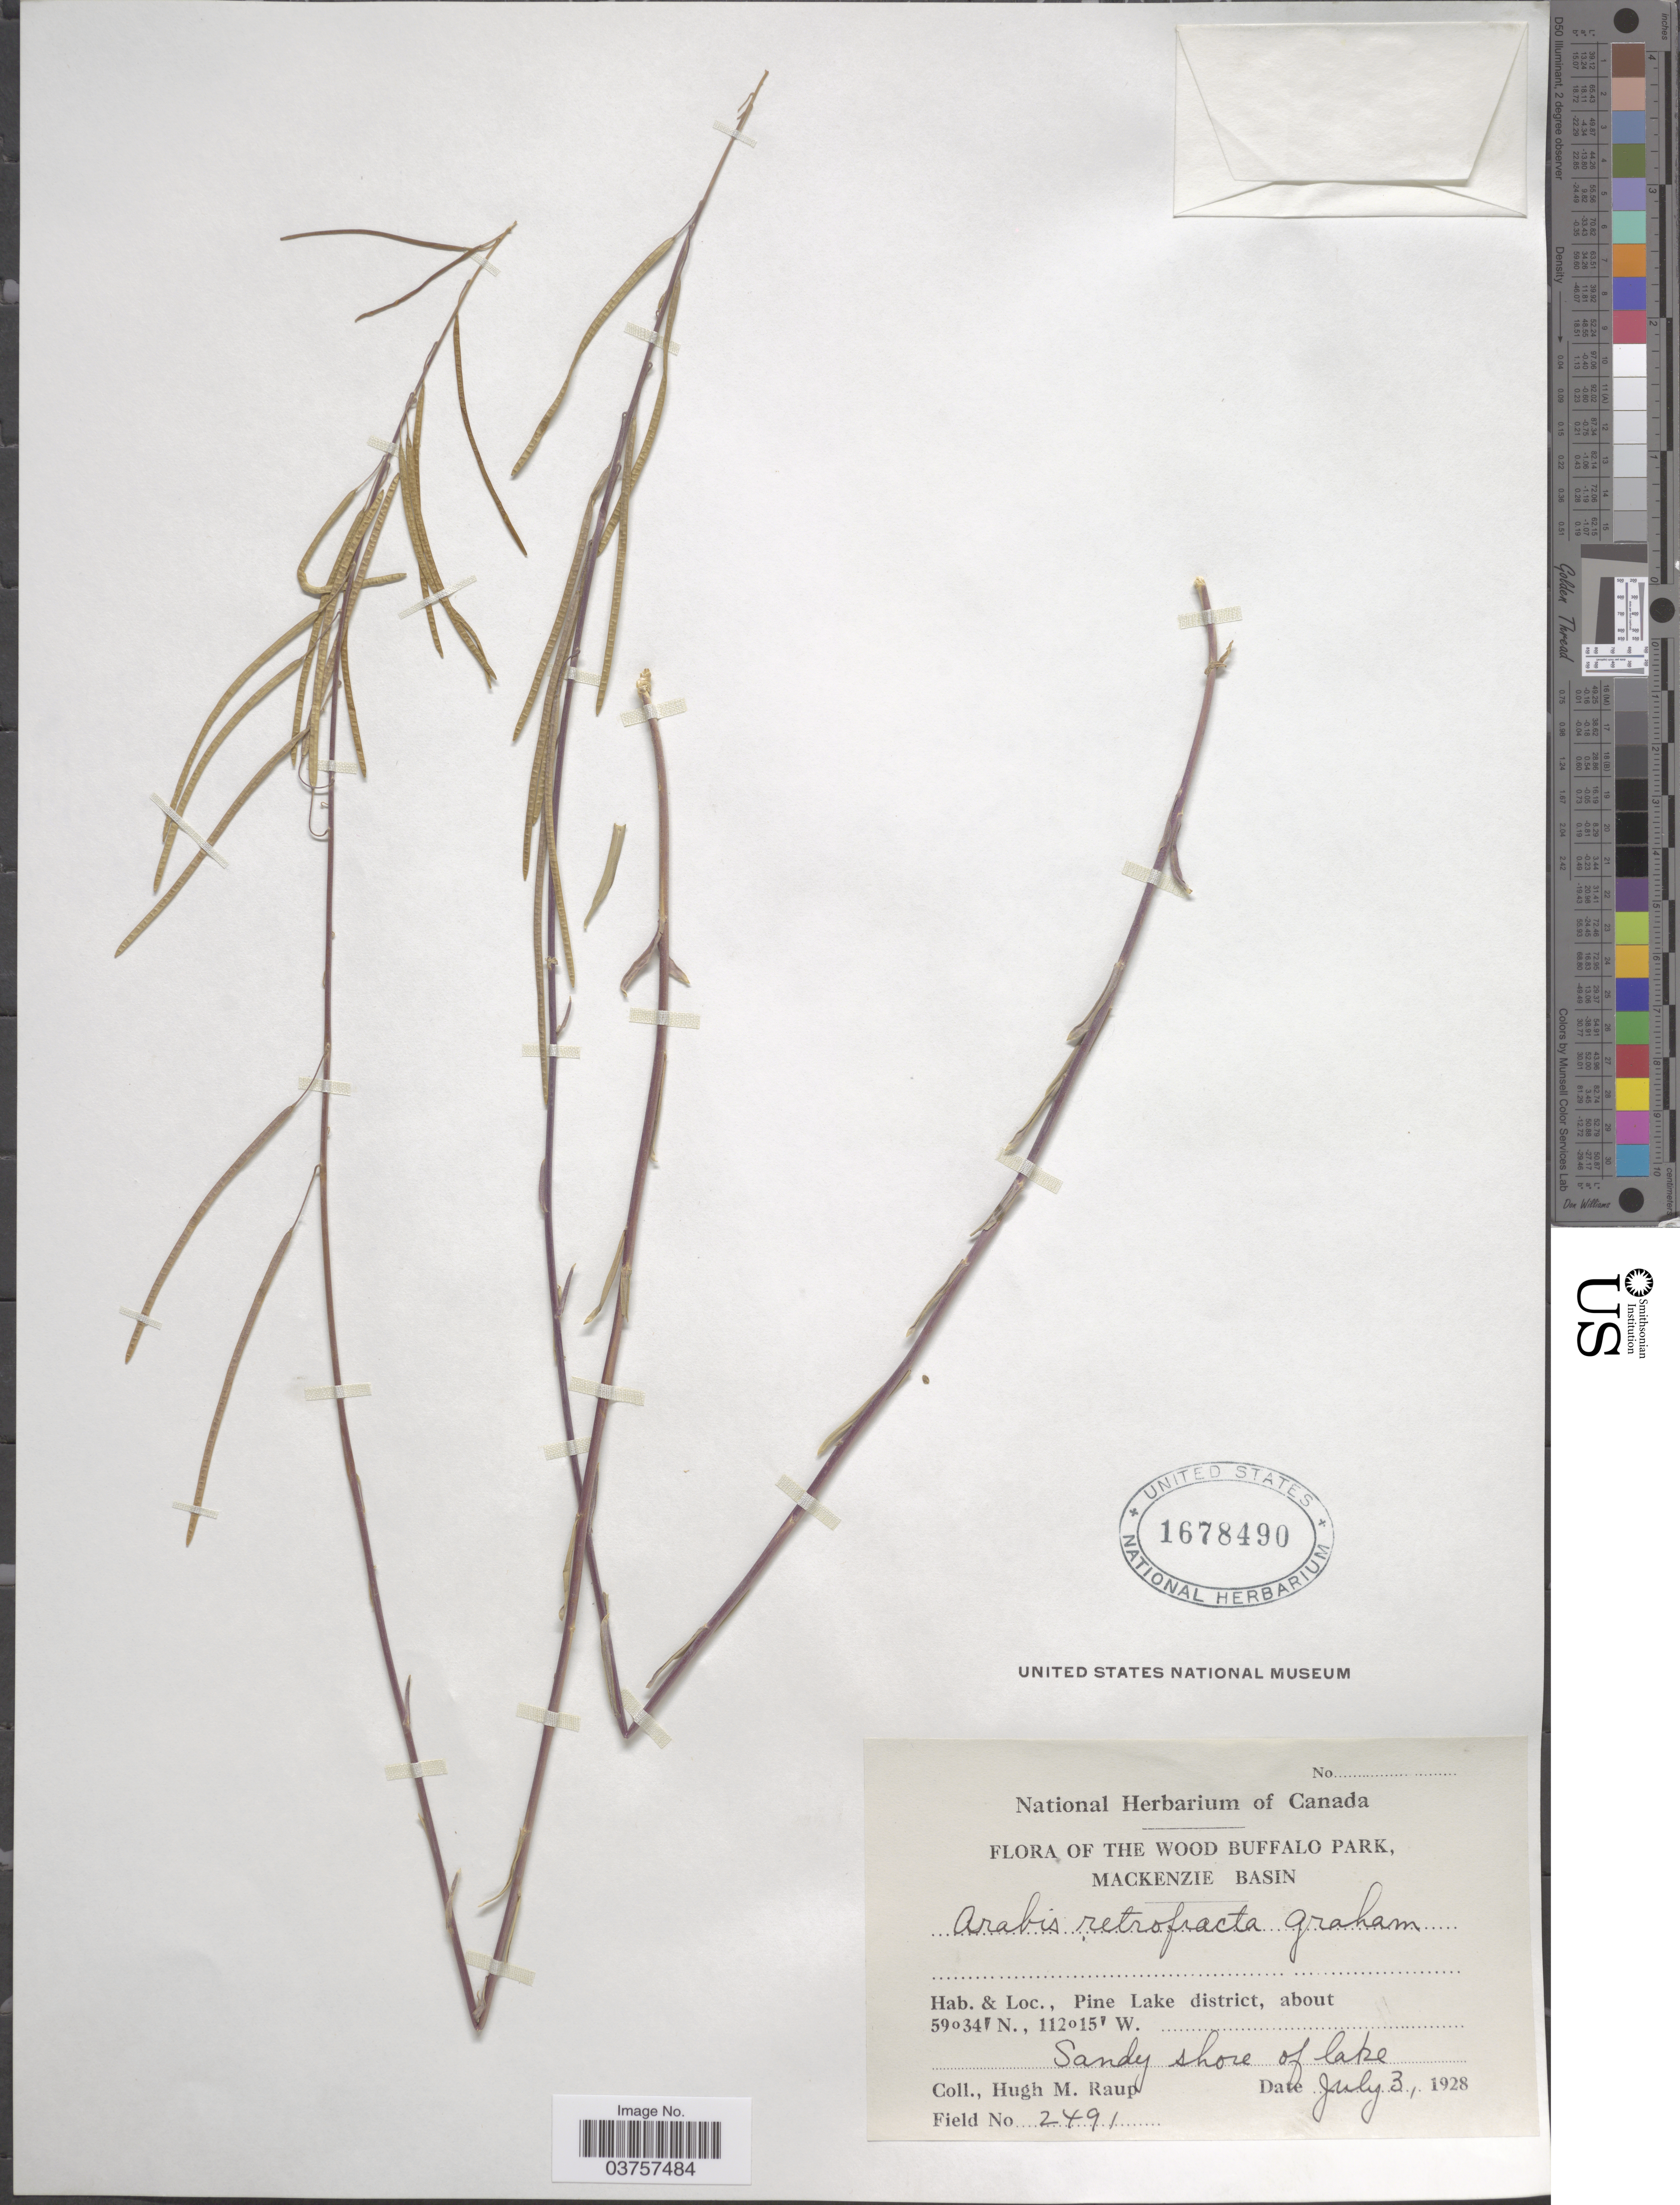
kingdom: Plantae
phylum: Tracheophyta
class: Magnoliopsida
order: Brassicales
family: Brassicaceae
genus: Arabis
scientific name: Arabis holboellii var. retrofracta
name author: Rydb.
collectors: H. Raup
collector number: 2491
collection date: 1928-07-03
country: Canada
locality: The Wood Buffalo Park, MacKenzie Basin. Pine Lake district.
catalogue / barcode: US 1678490